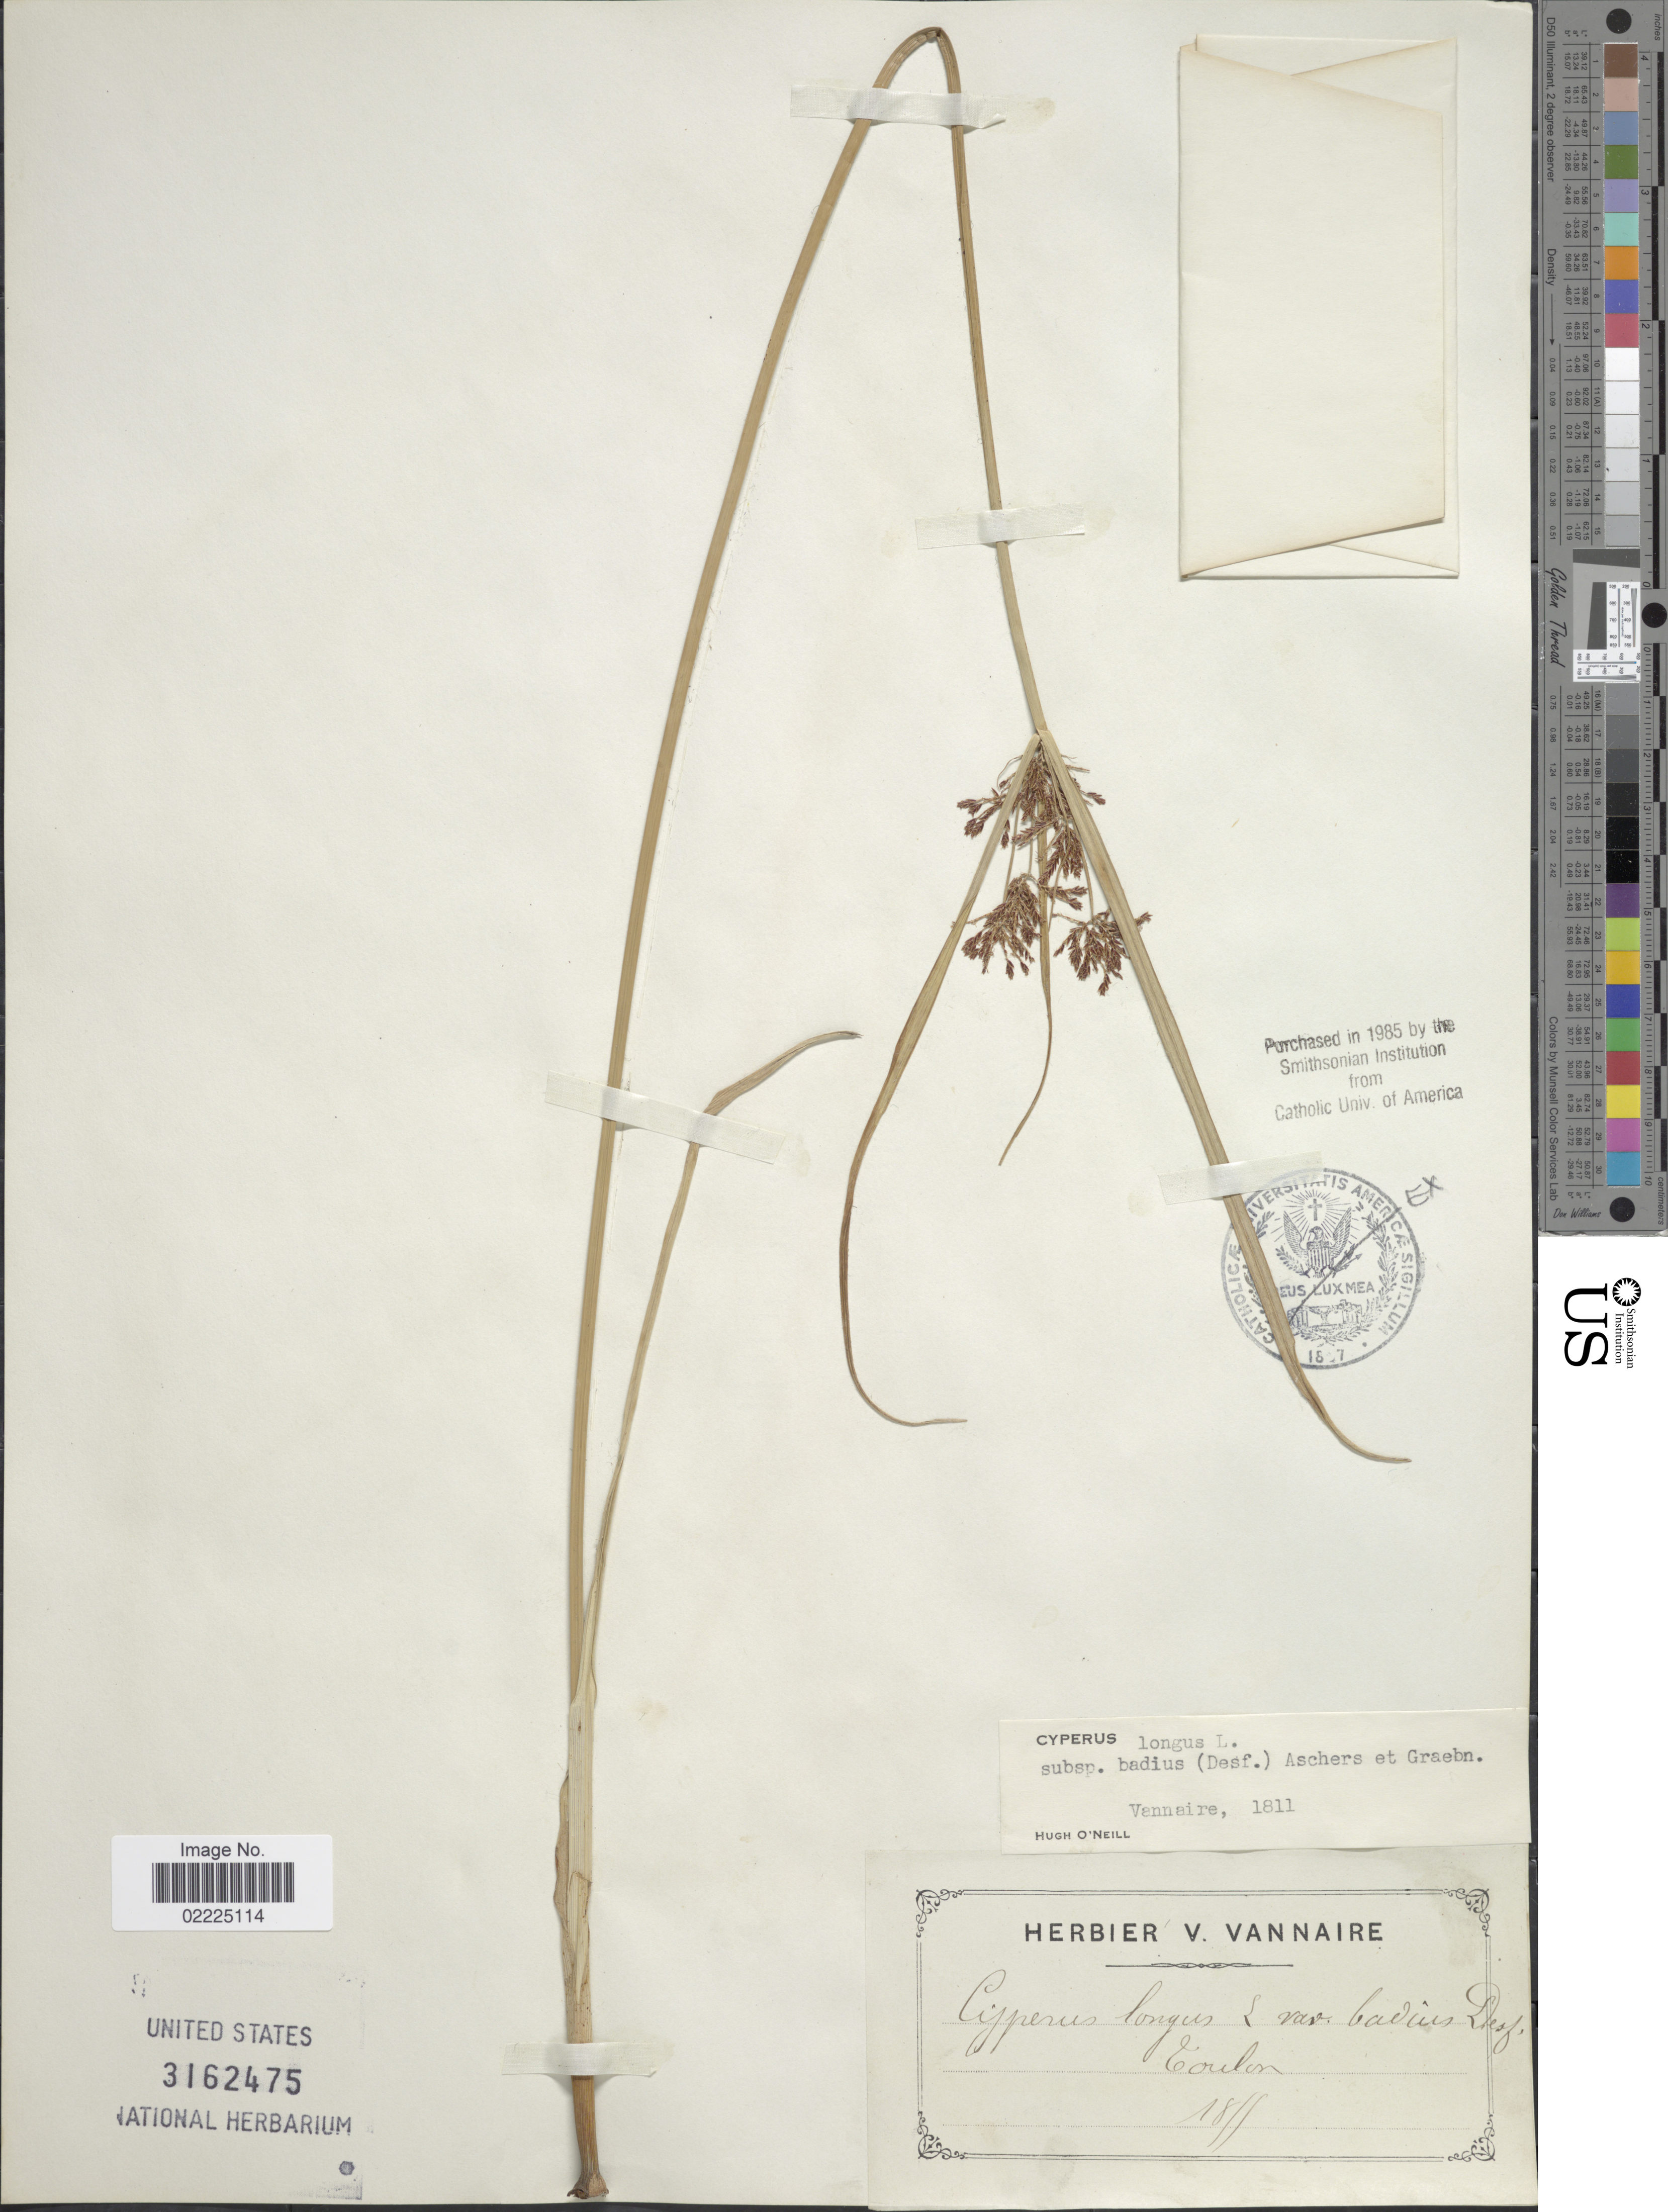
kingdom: Plantae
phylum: Tracheophyta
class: Liliopsida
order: Poales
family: Cyperaceae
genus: Cyperus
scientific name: Cyperus longus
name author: L.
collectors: V. Vannaire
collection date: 1811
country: France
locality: Toulon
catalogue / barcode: US 3162475